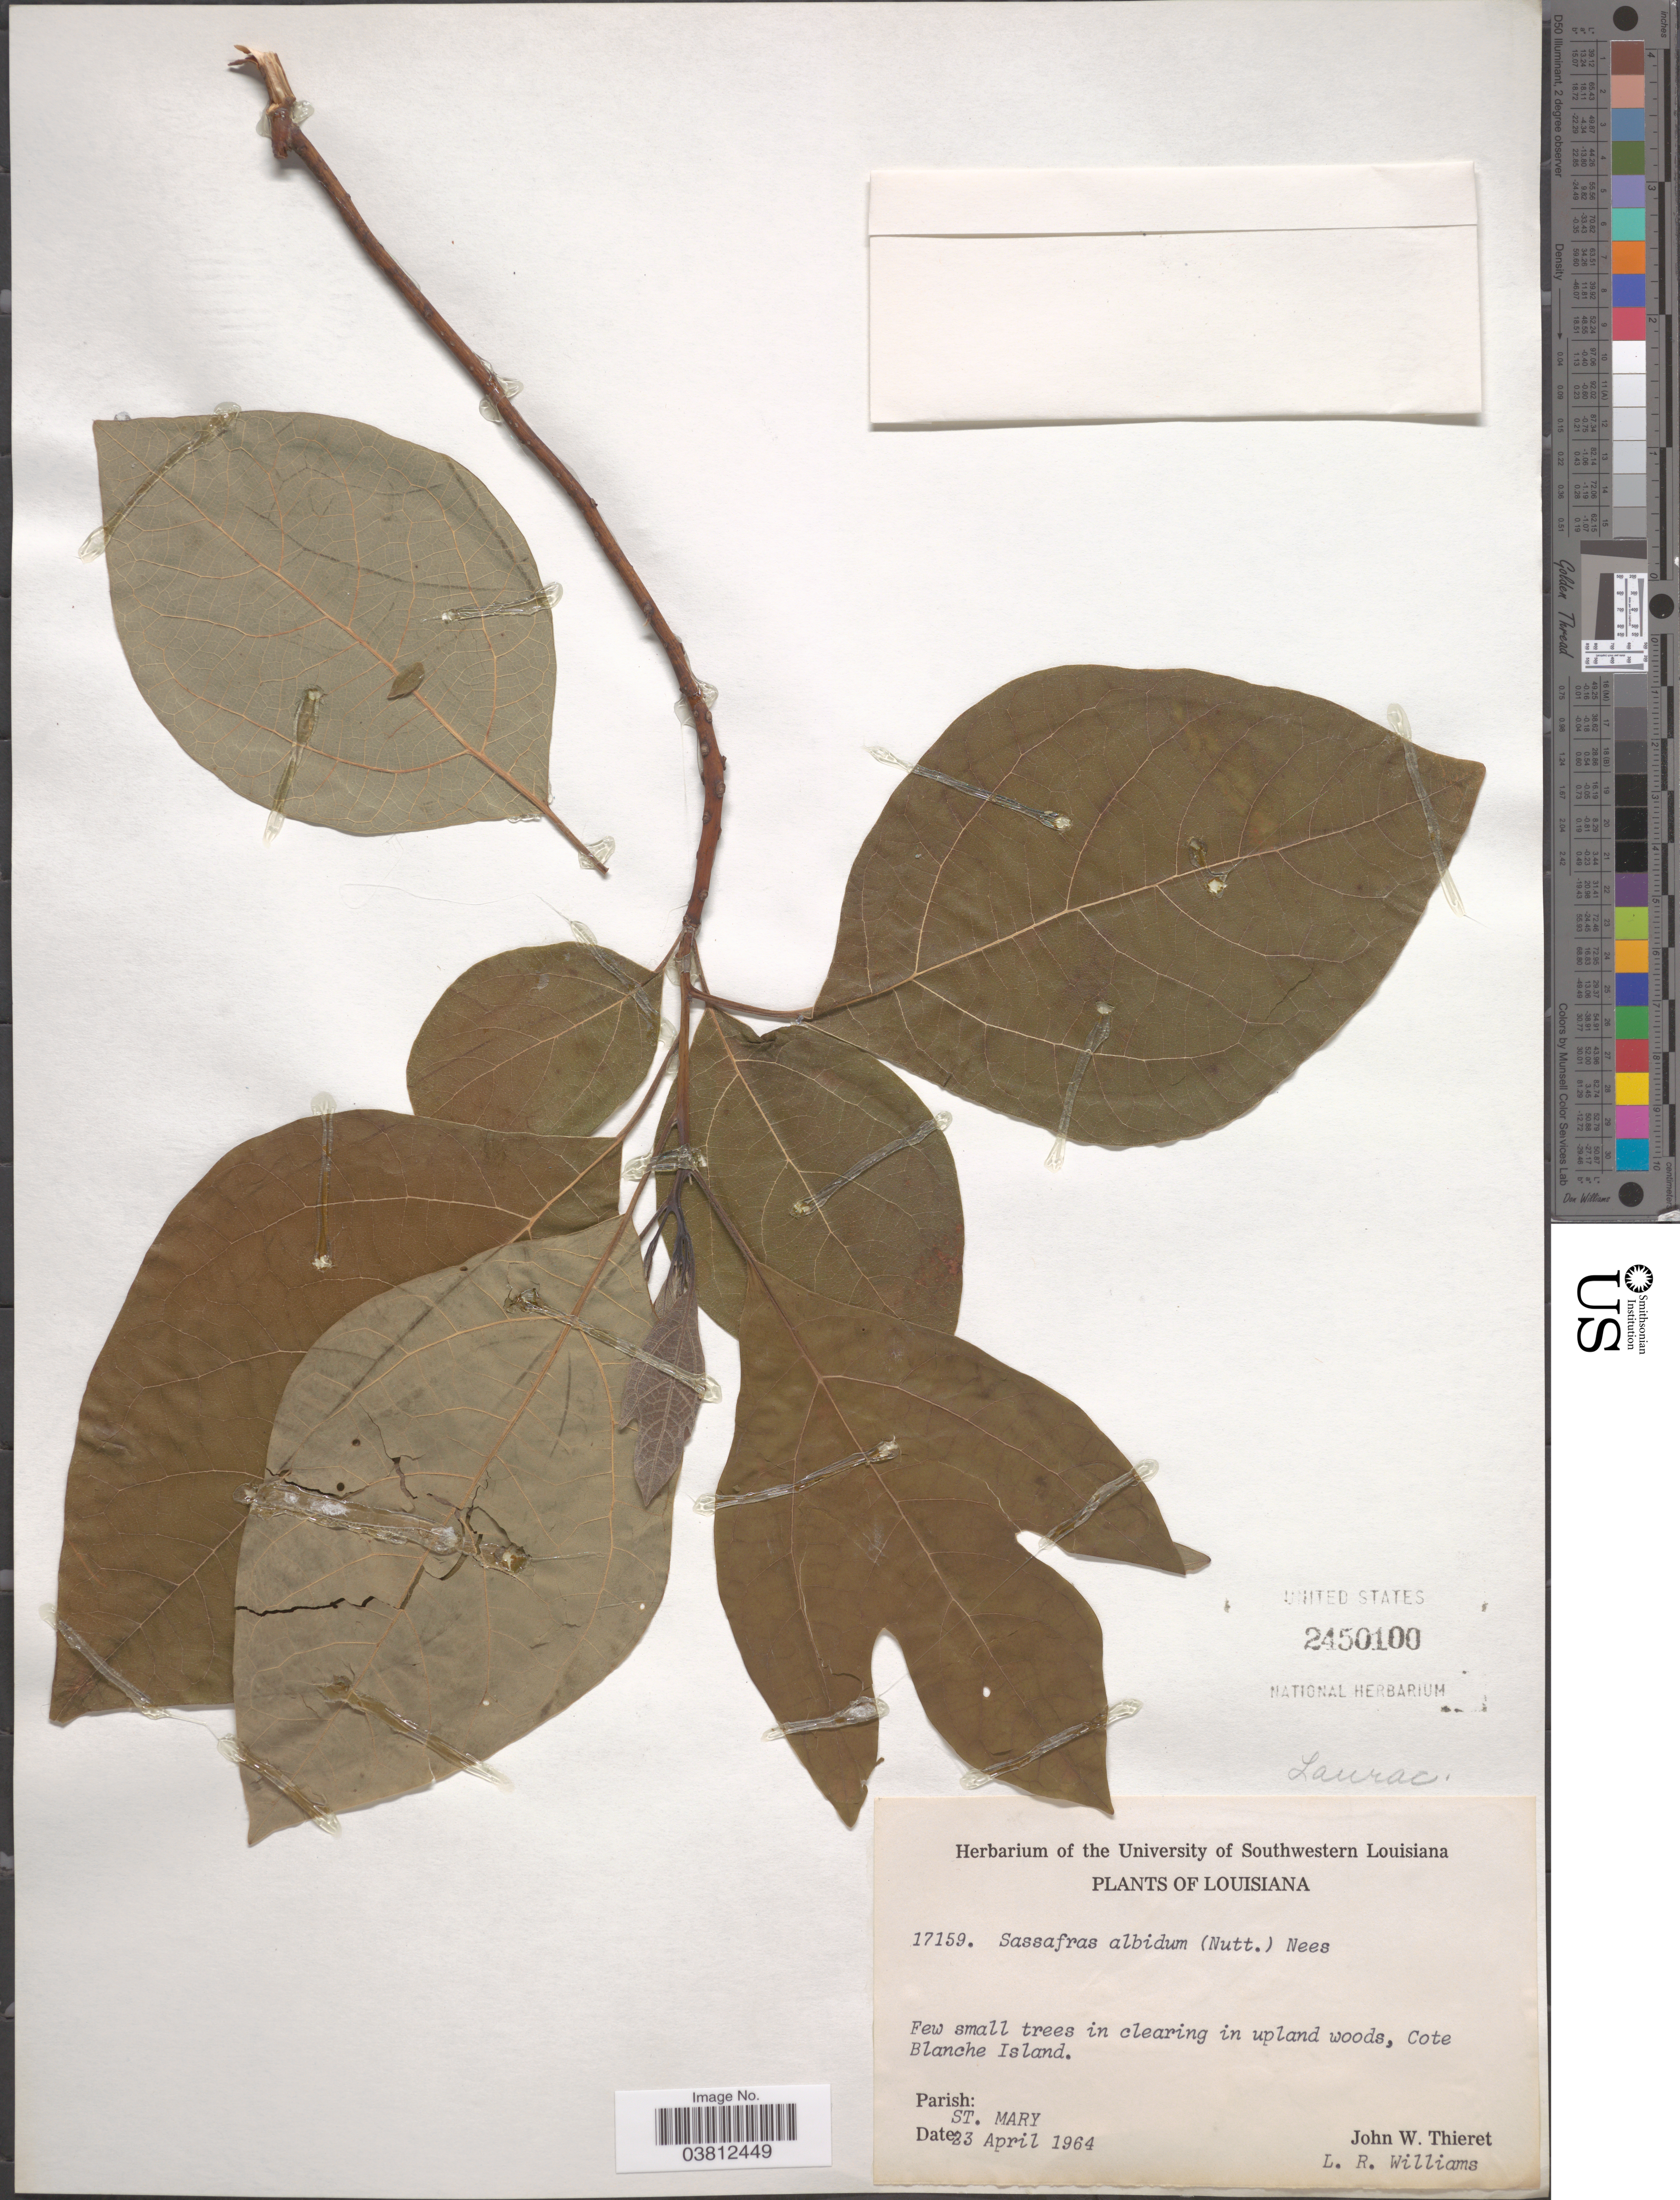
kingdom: Plantae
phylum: Tracheophyta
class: Magnoliopsida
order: Laurales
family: Lauraceae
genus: Sassafras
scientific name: Sassafras albidum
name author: (Nutt.) Nees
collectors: J. W. Thieret & L. Williams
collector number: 17159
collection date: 1964-04-23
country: United States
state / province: Louisiana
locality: Cote Blanche Island. Parish: St. Mary.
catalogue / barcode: US 2450100